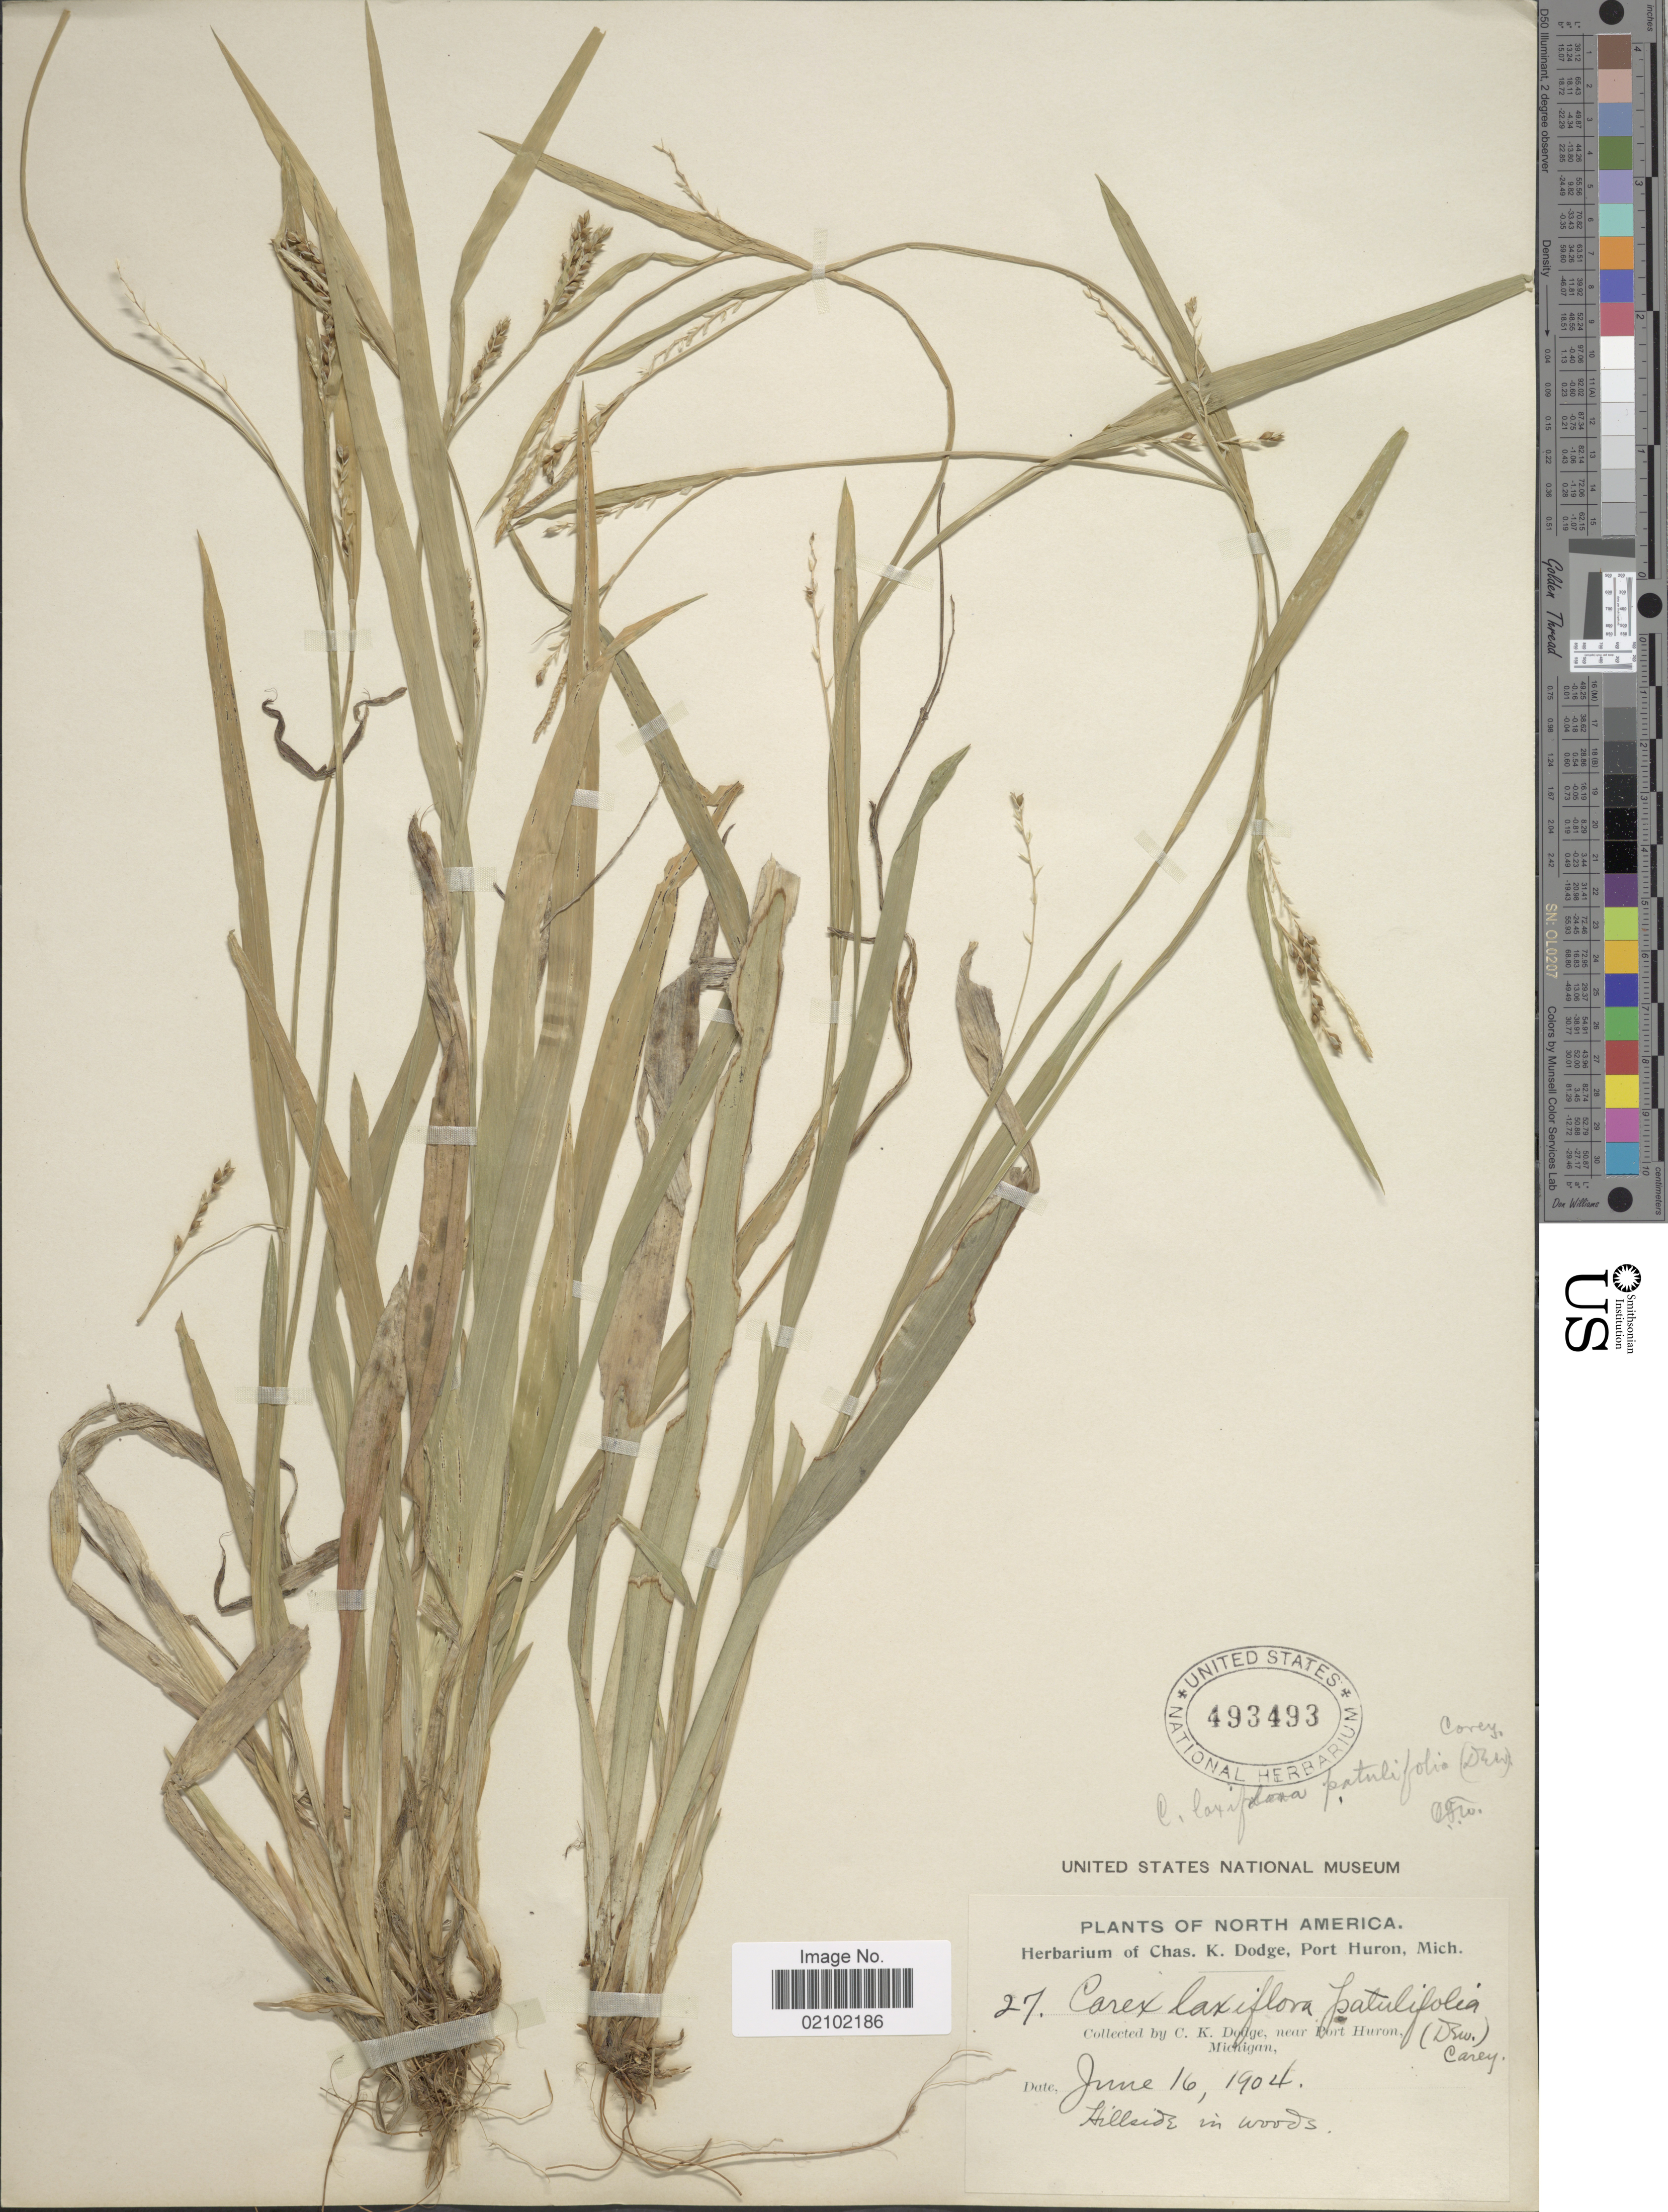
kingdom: Plantae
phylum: Tracheophyta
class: Liliopsida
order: Poales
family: Cyperaceae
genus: Carex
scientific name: Carex laxiflora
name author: Lam.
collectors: C. K. Dodge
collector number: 27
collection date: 1904-06-16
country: United States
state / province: Michigan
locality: Near Port Huron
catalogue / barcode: US 493493